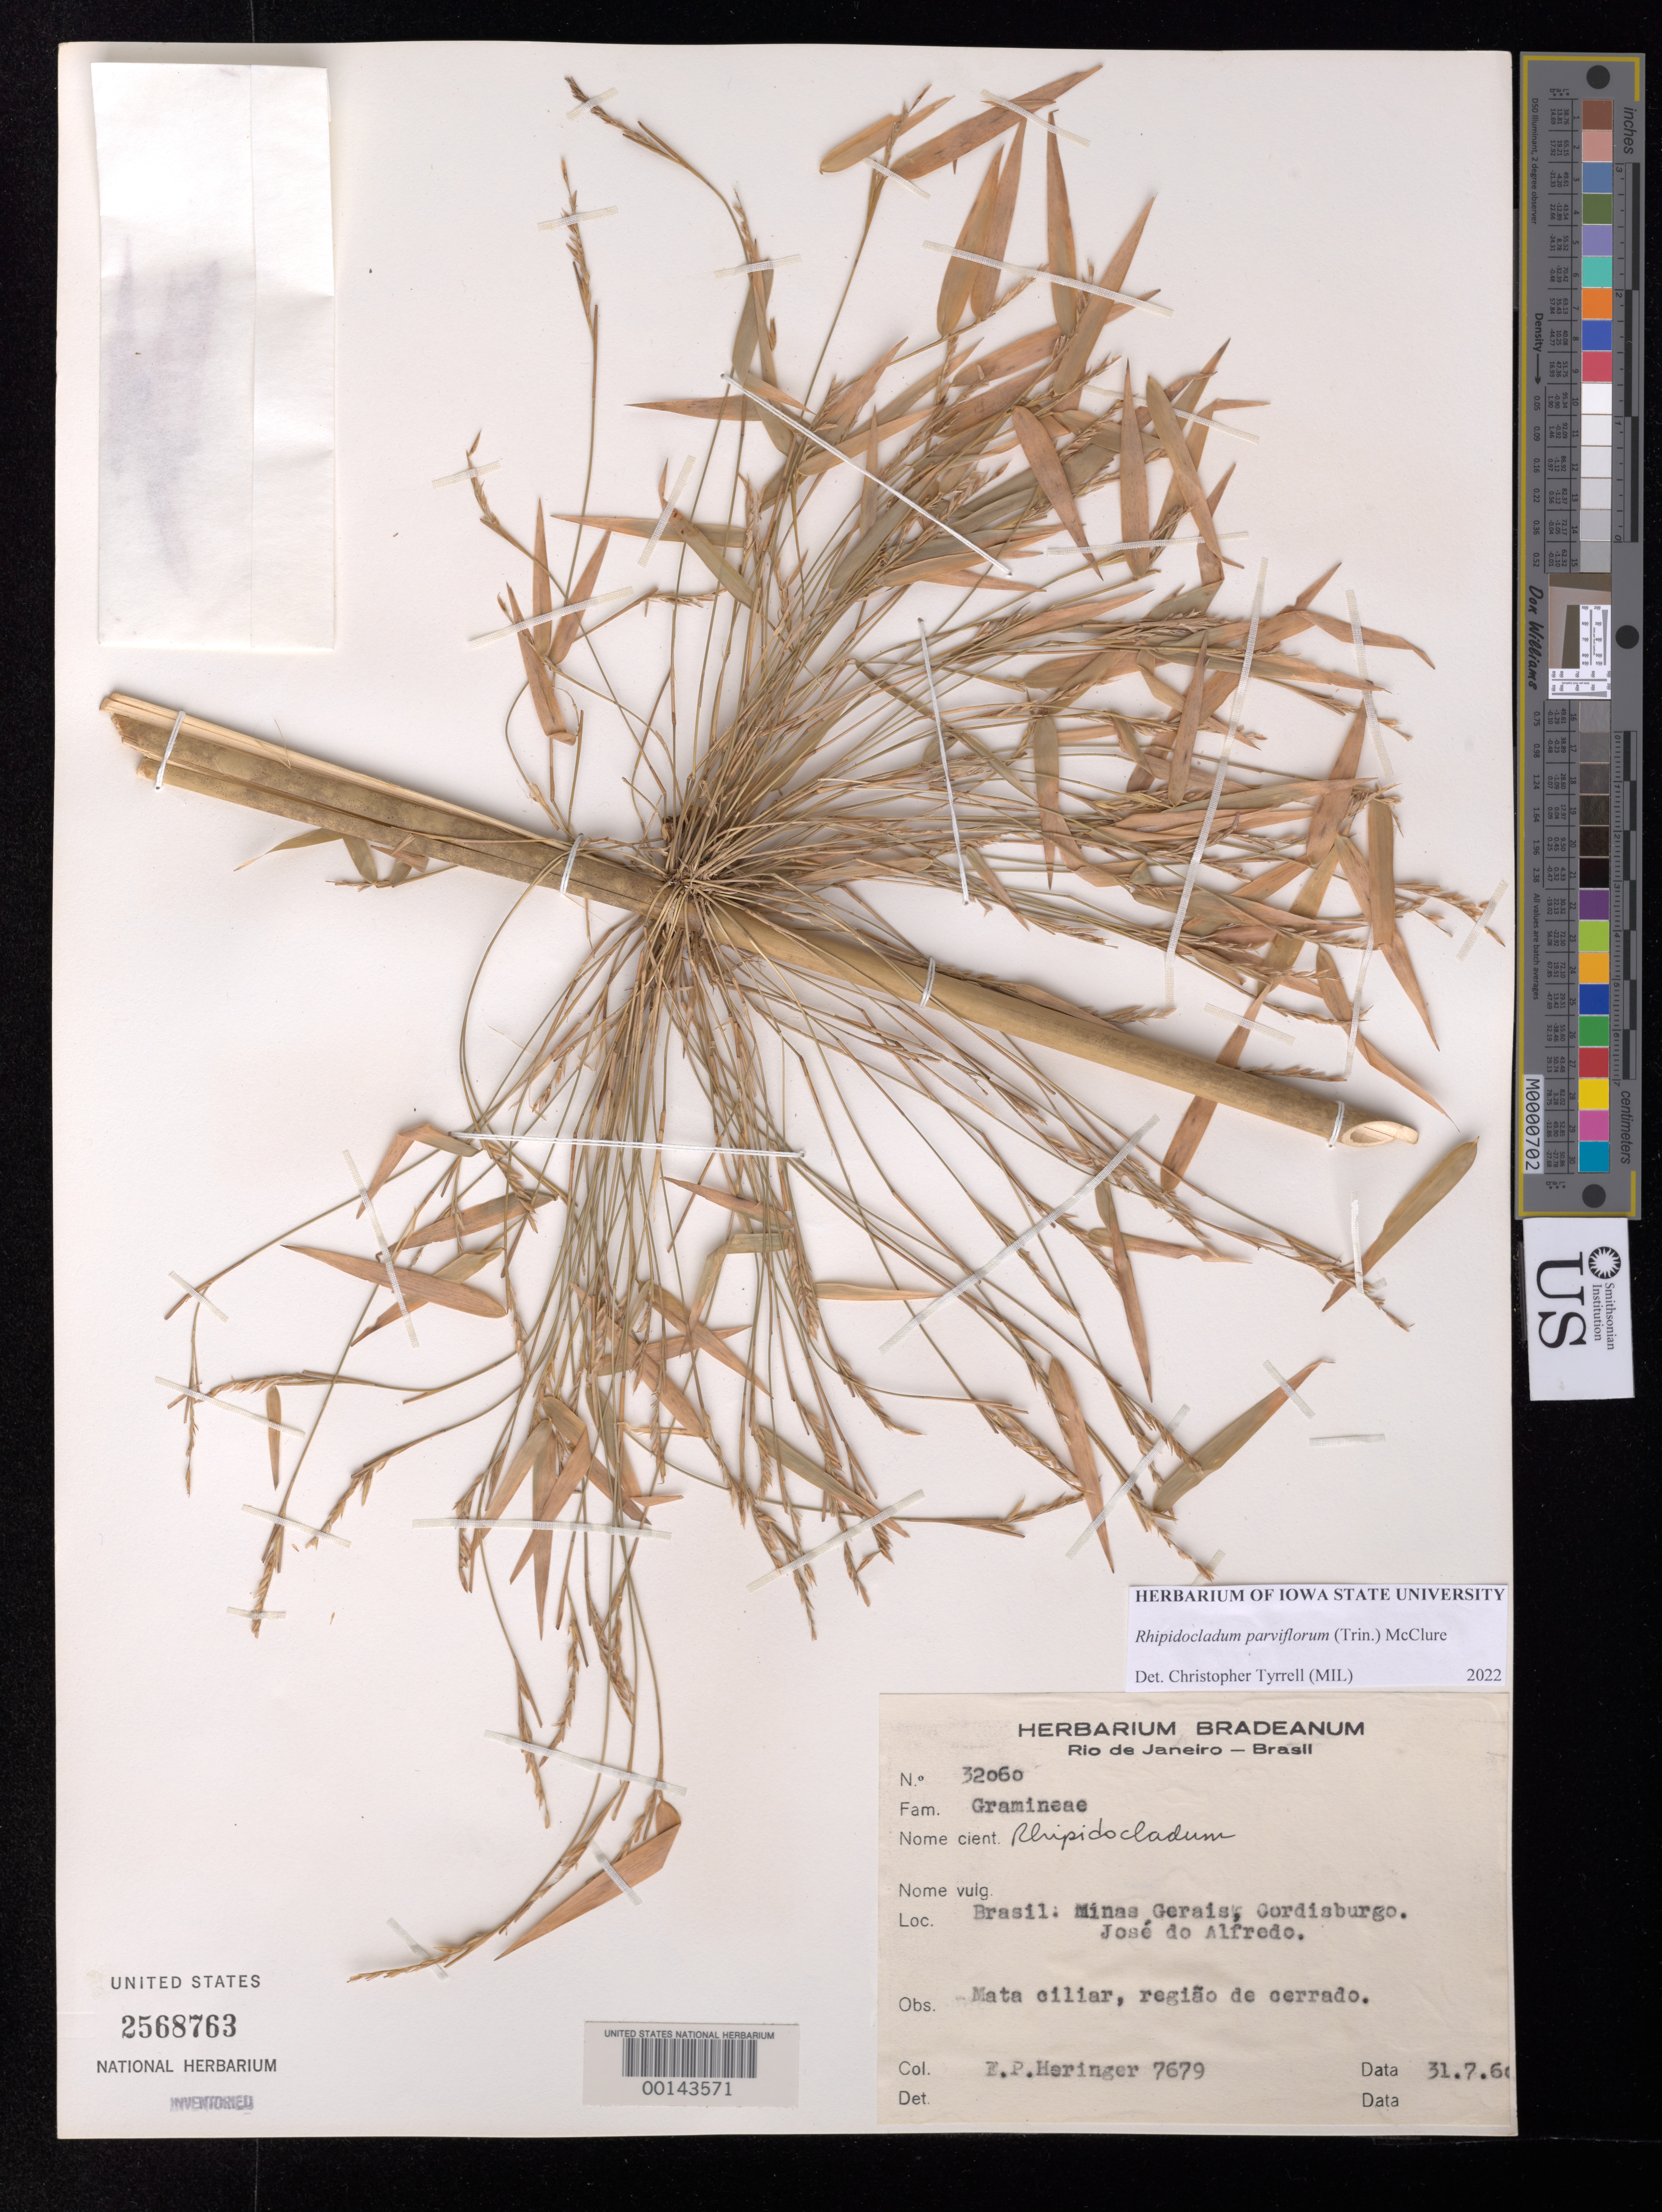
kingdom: Plantae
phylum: Tracheophyta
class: Liliopsida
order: Poales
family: Poaceae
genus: Rhipidocladum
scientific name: Rhipidocladum parviflorum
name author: (Trin.) McClure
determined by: Tyrrell, Christopher D., (MIL), Milwaukee Public Museum (UNITED STATES)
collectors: E. P. Heringer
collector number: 7679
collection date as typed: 31 Jul 1960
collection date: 1960-07-31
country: Brazil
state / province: Minas Gerais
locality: Cordisburgo, jose do alfredo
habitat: Mata ciliar, regiao de cerrado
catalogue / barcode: US 2568763